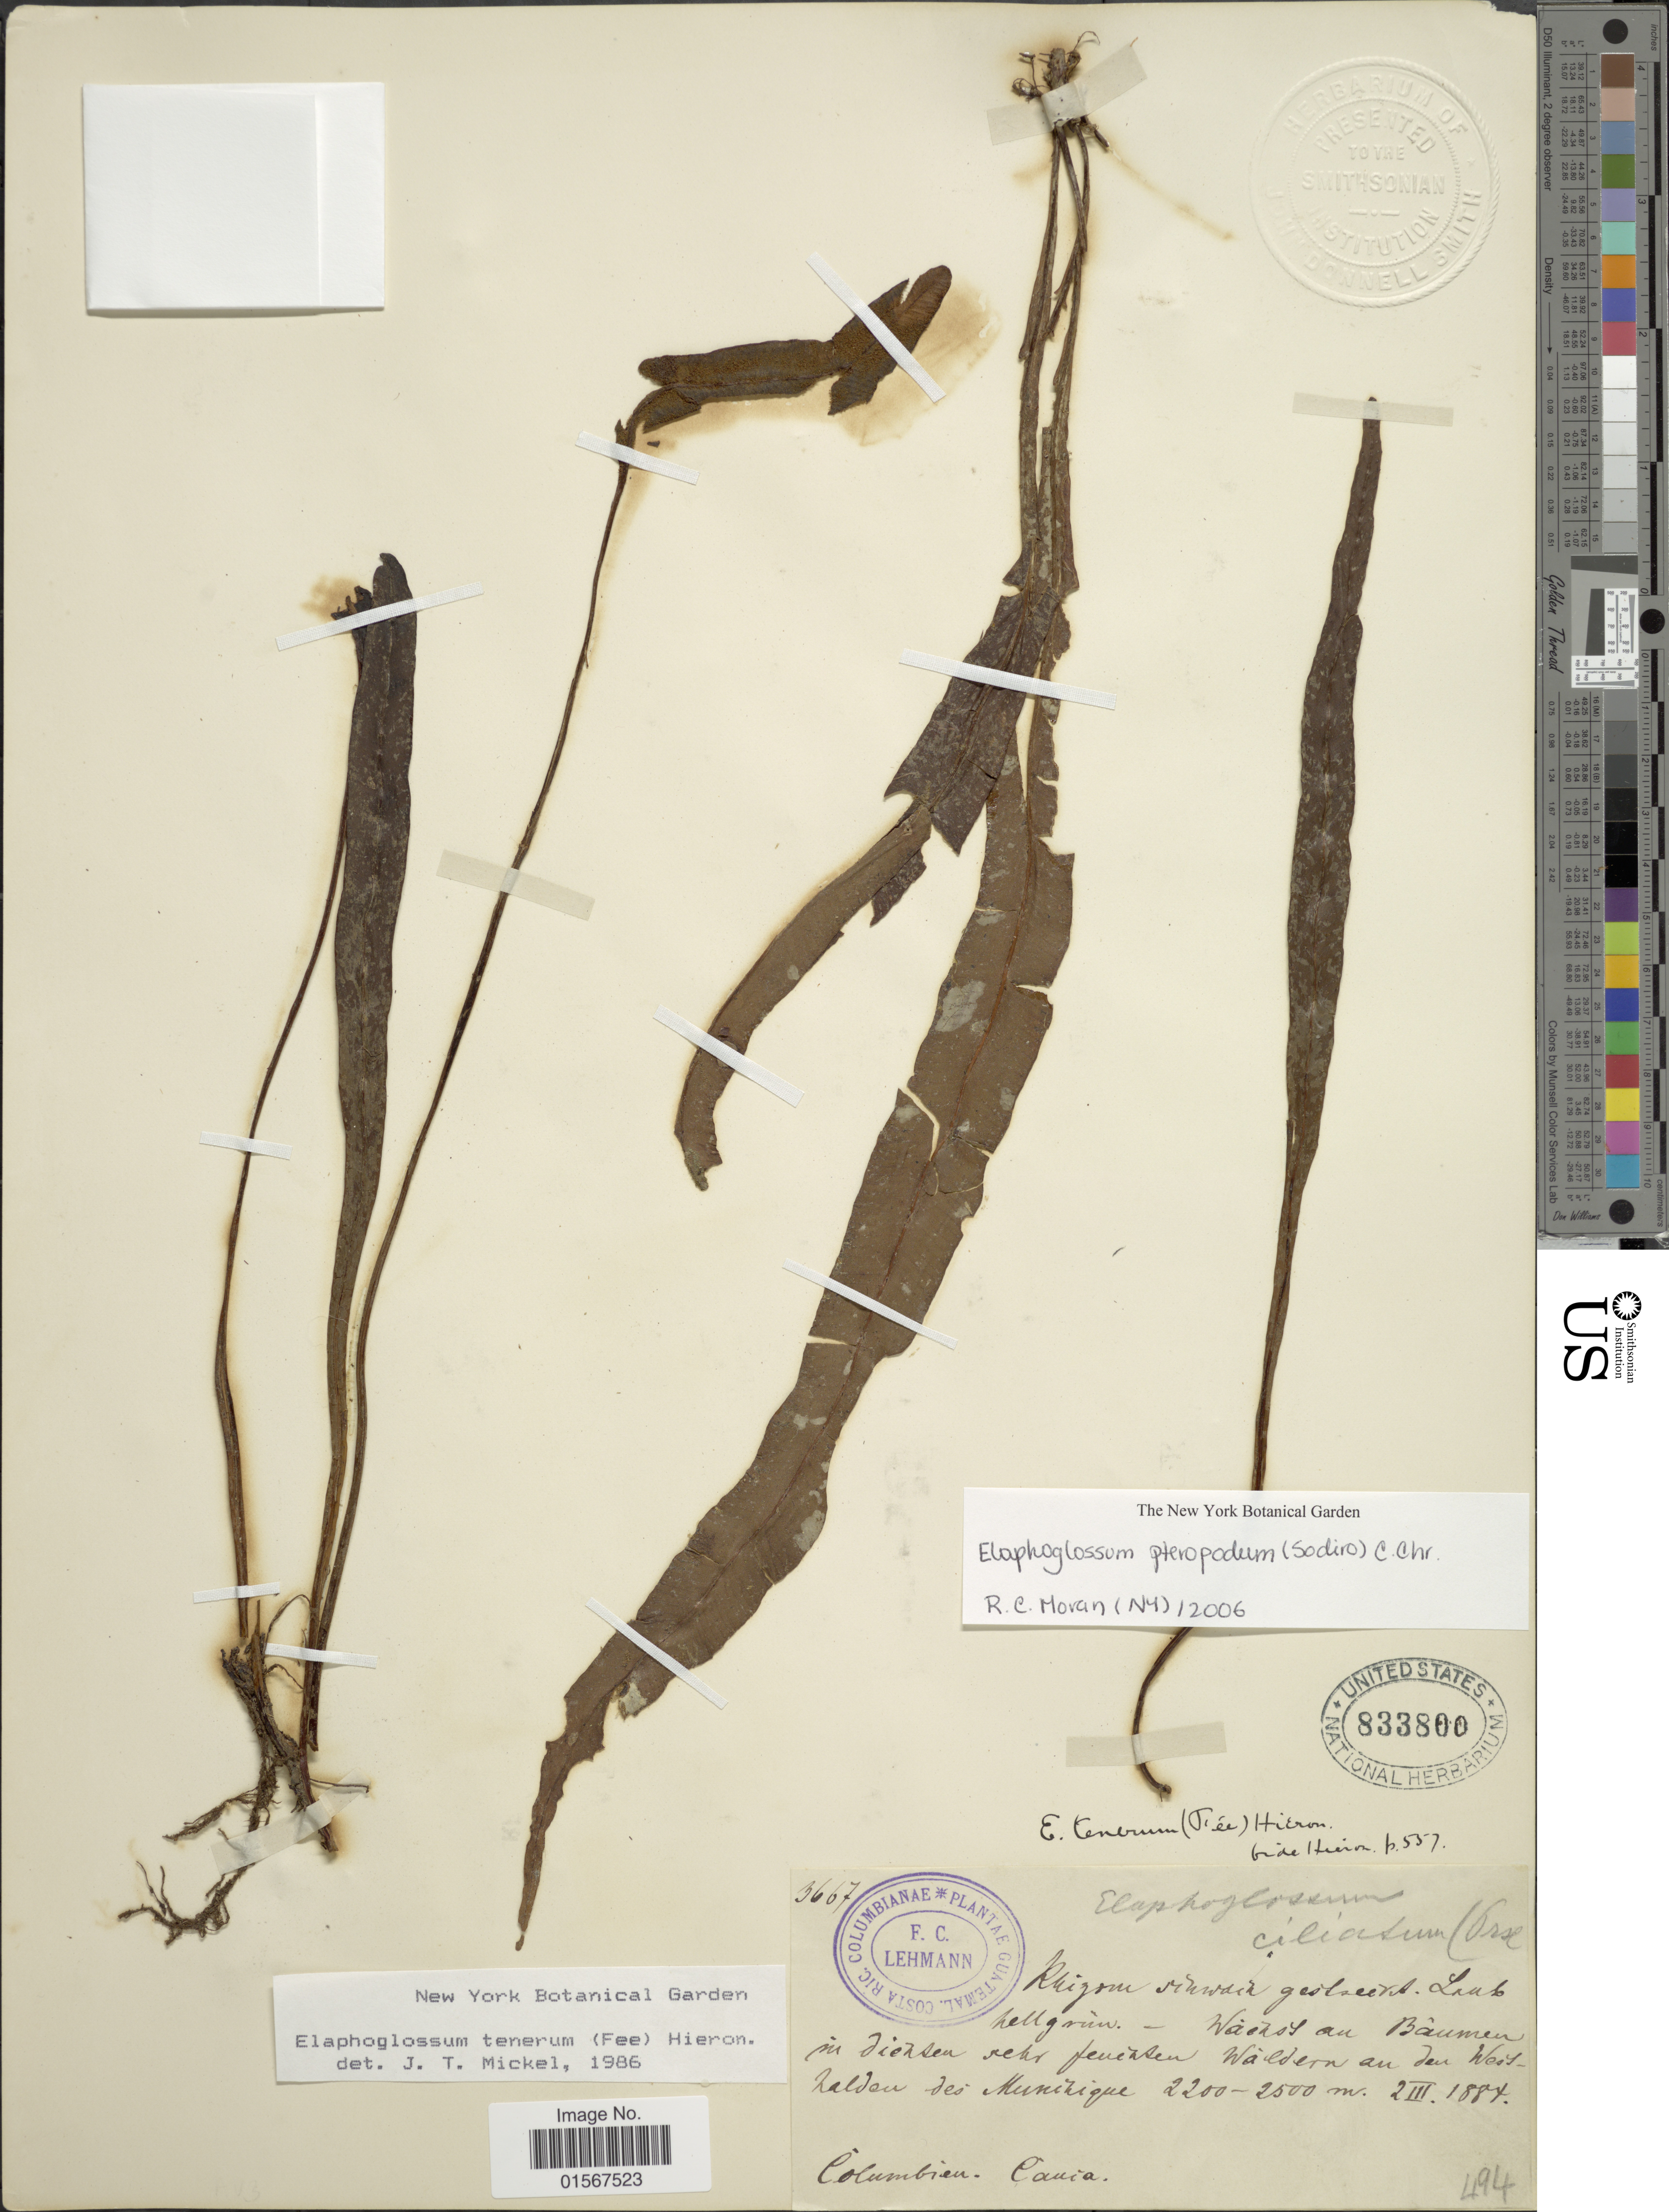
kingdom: Plantae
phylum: Tracheophyta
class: Polypodiopsida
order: Polypodiales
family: Dryopteridaceae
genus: Elaphoglossum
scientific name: Elaphoglossum pteropodum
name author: (Sodiro) C. Chr.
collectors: F. Lehman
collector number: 3667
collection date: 1887-03-02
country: Colombia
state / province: Cauca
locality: Colombia, Wachst a Baumen in dichten sehr feuchten, waldern an den Westhalden des Munchique. [interpreted]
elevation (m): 2200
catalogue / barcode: US 833800